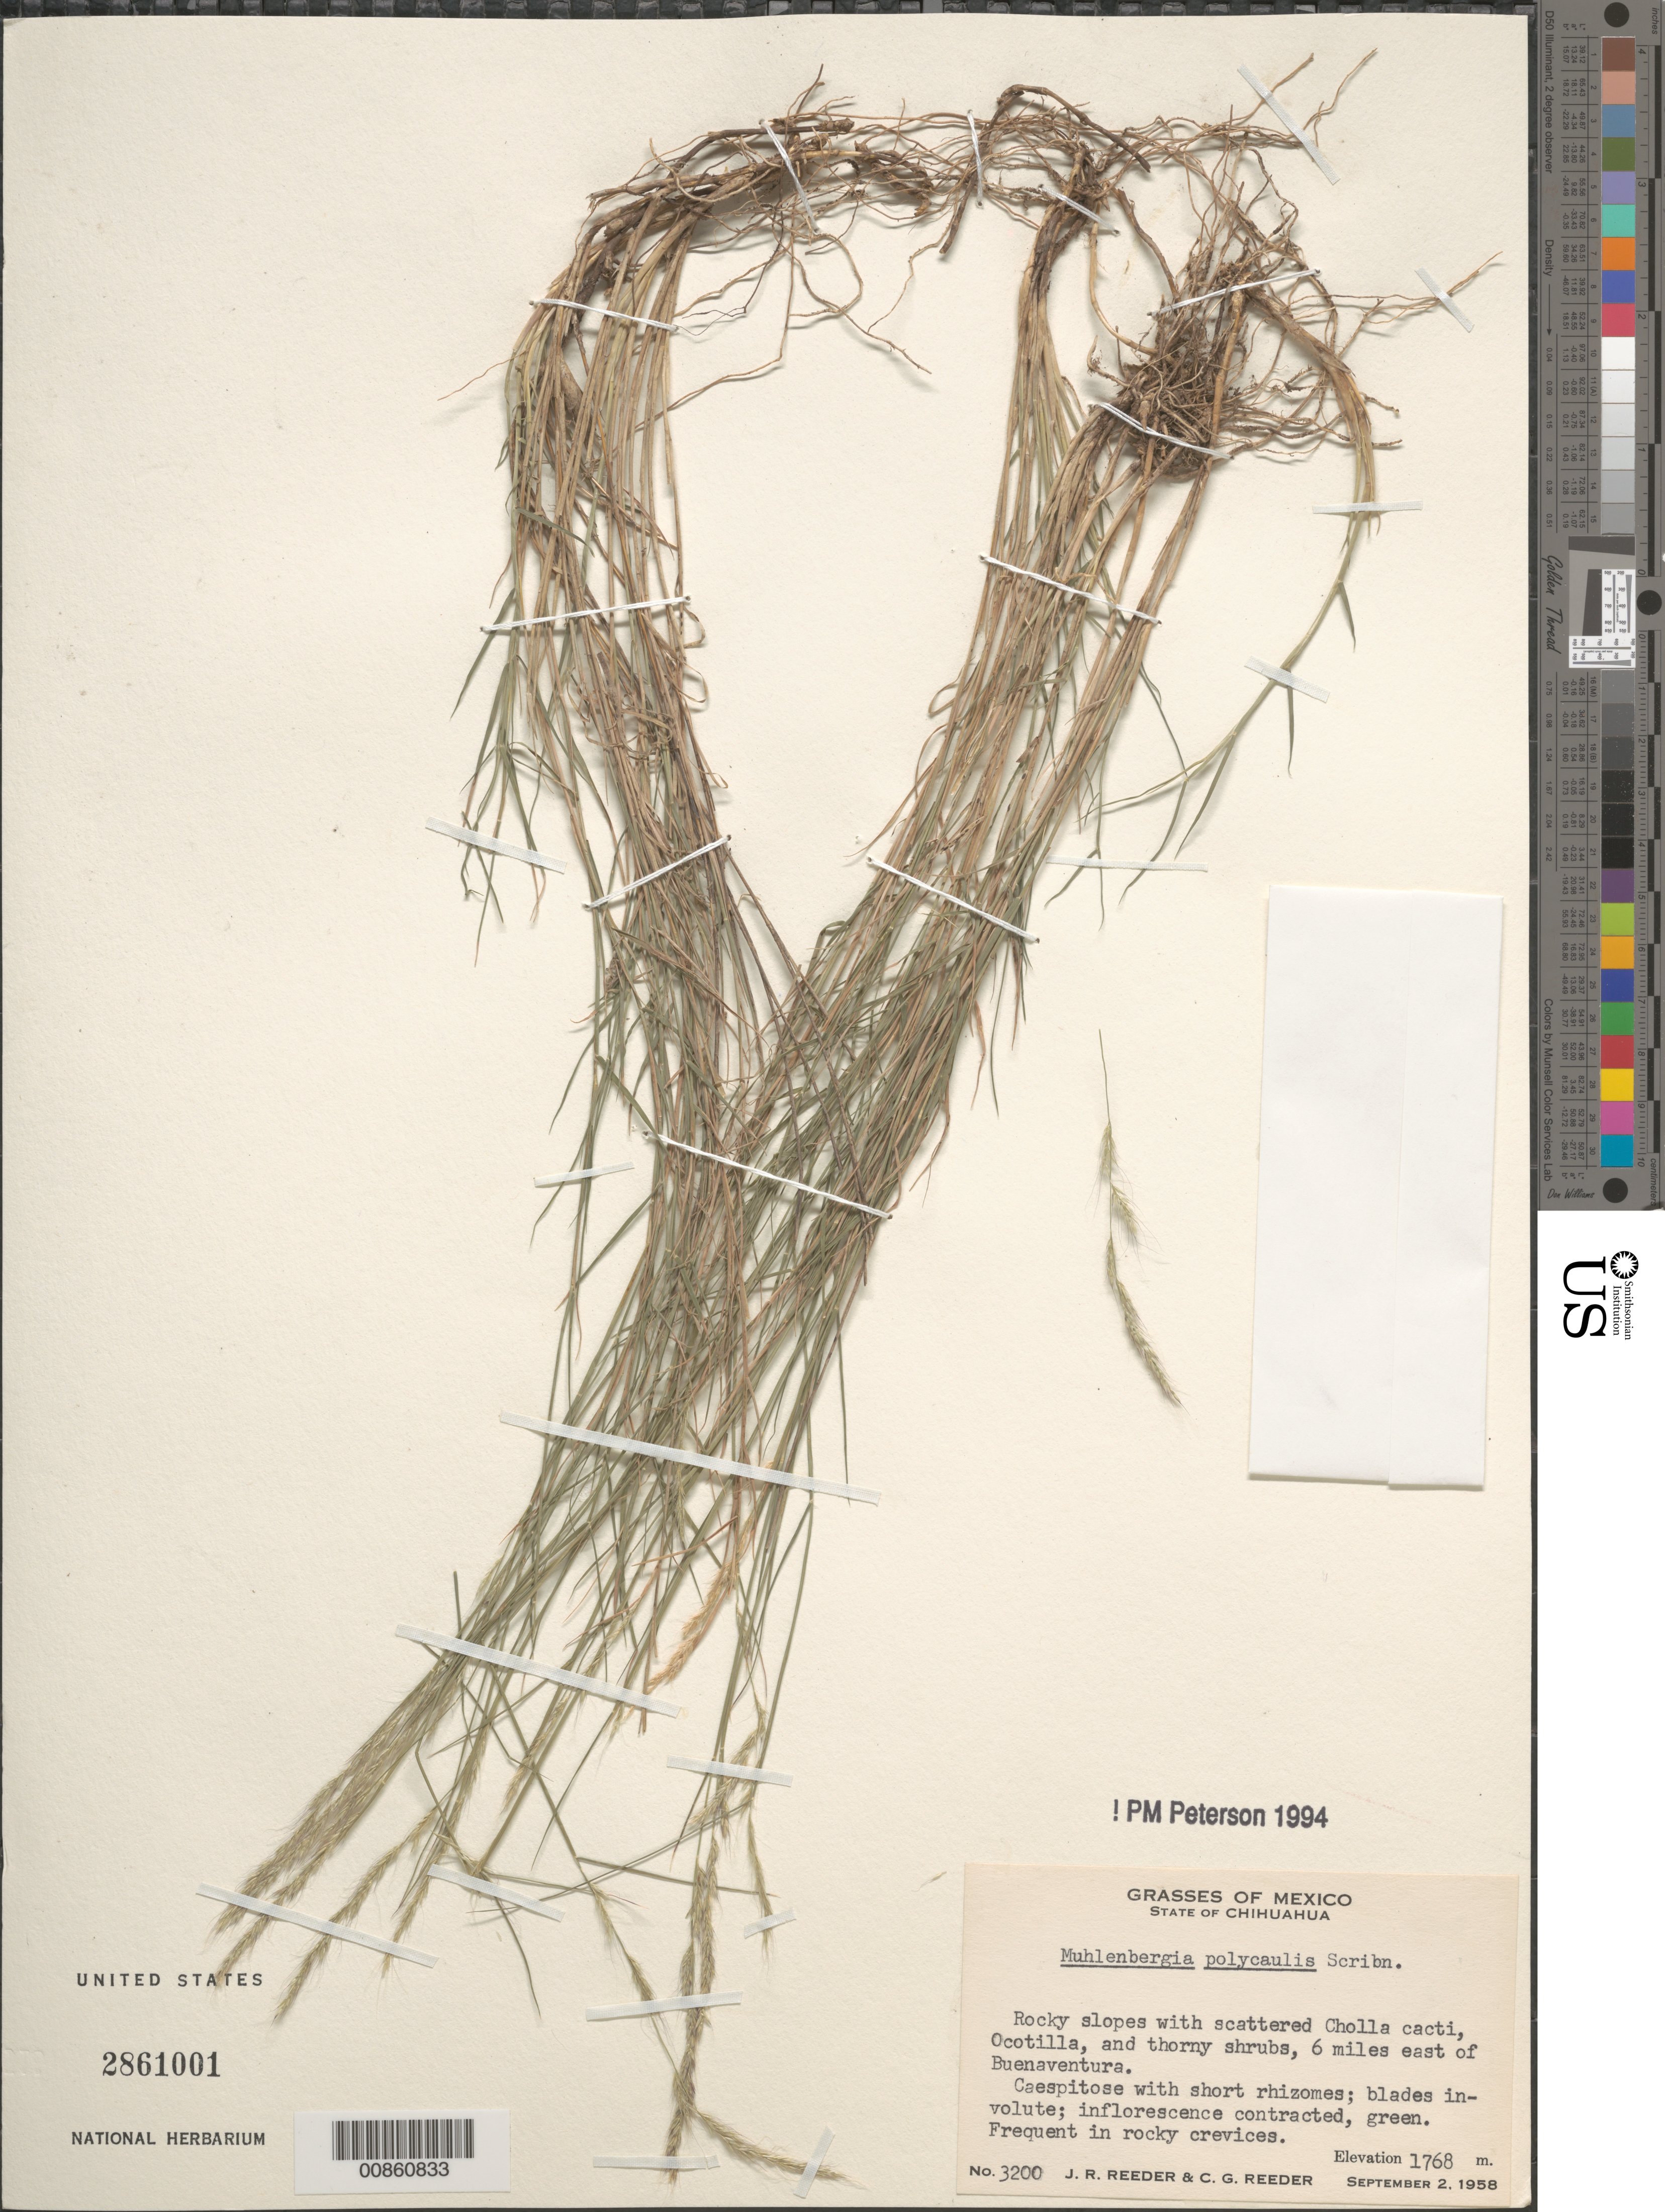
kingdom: Plantae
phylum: Tracheophyta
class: Liliopsida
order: Poales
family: Poaceae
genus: Muhlenbergia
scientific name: Muhlenbergia polycaulis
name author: Scribn.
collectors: C. G. Reeder & J. R. Reeder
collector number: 3200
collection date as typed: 02 Sep 1958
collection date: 1958-09-02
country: Mexico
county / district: Buenaventura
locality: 6 mi E of Buenaventura, mpio. Buenaventura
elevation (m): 1768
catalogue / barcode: US 2861001